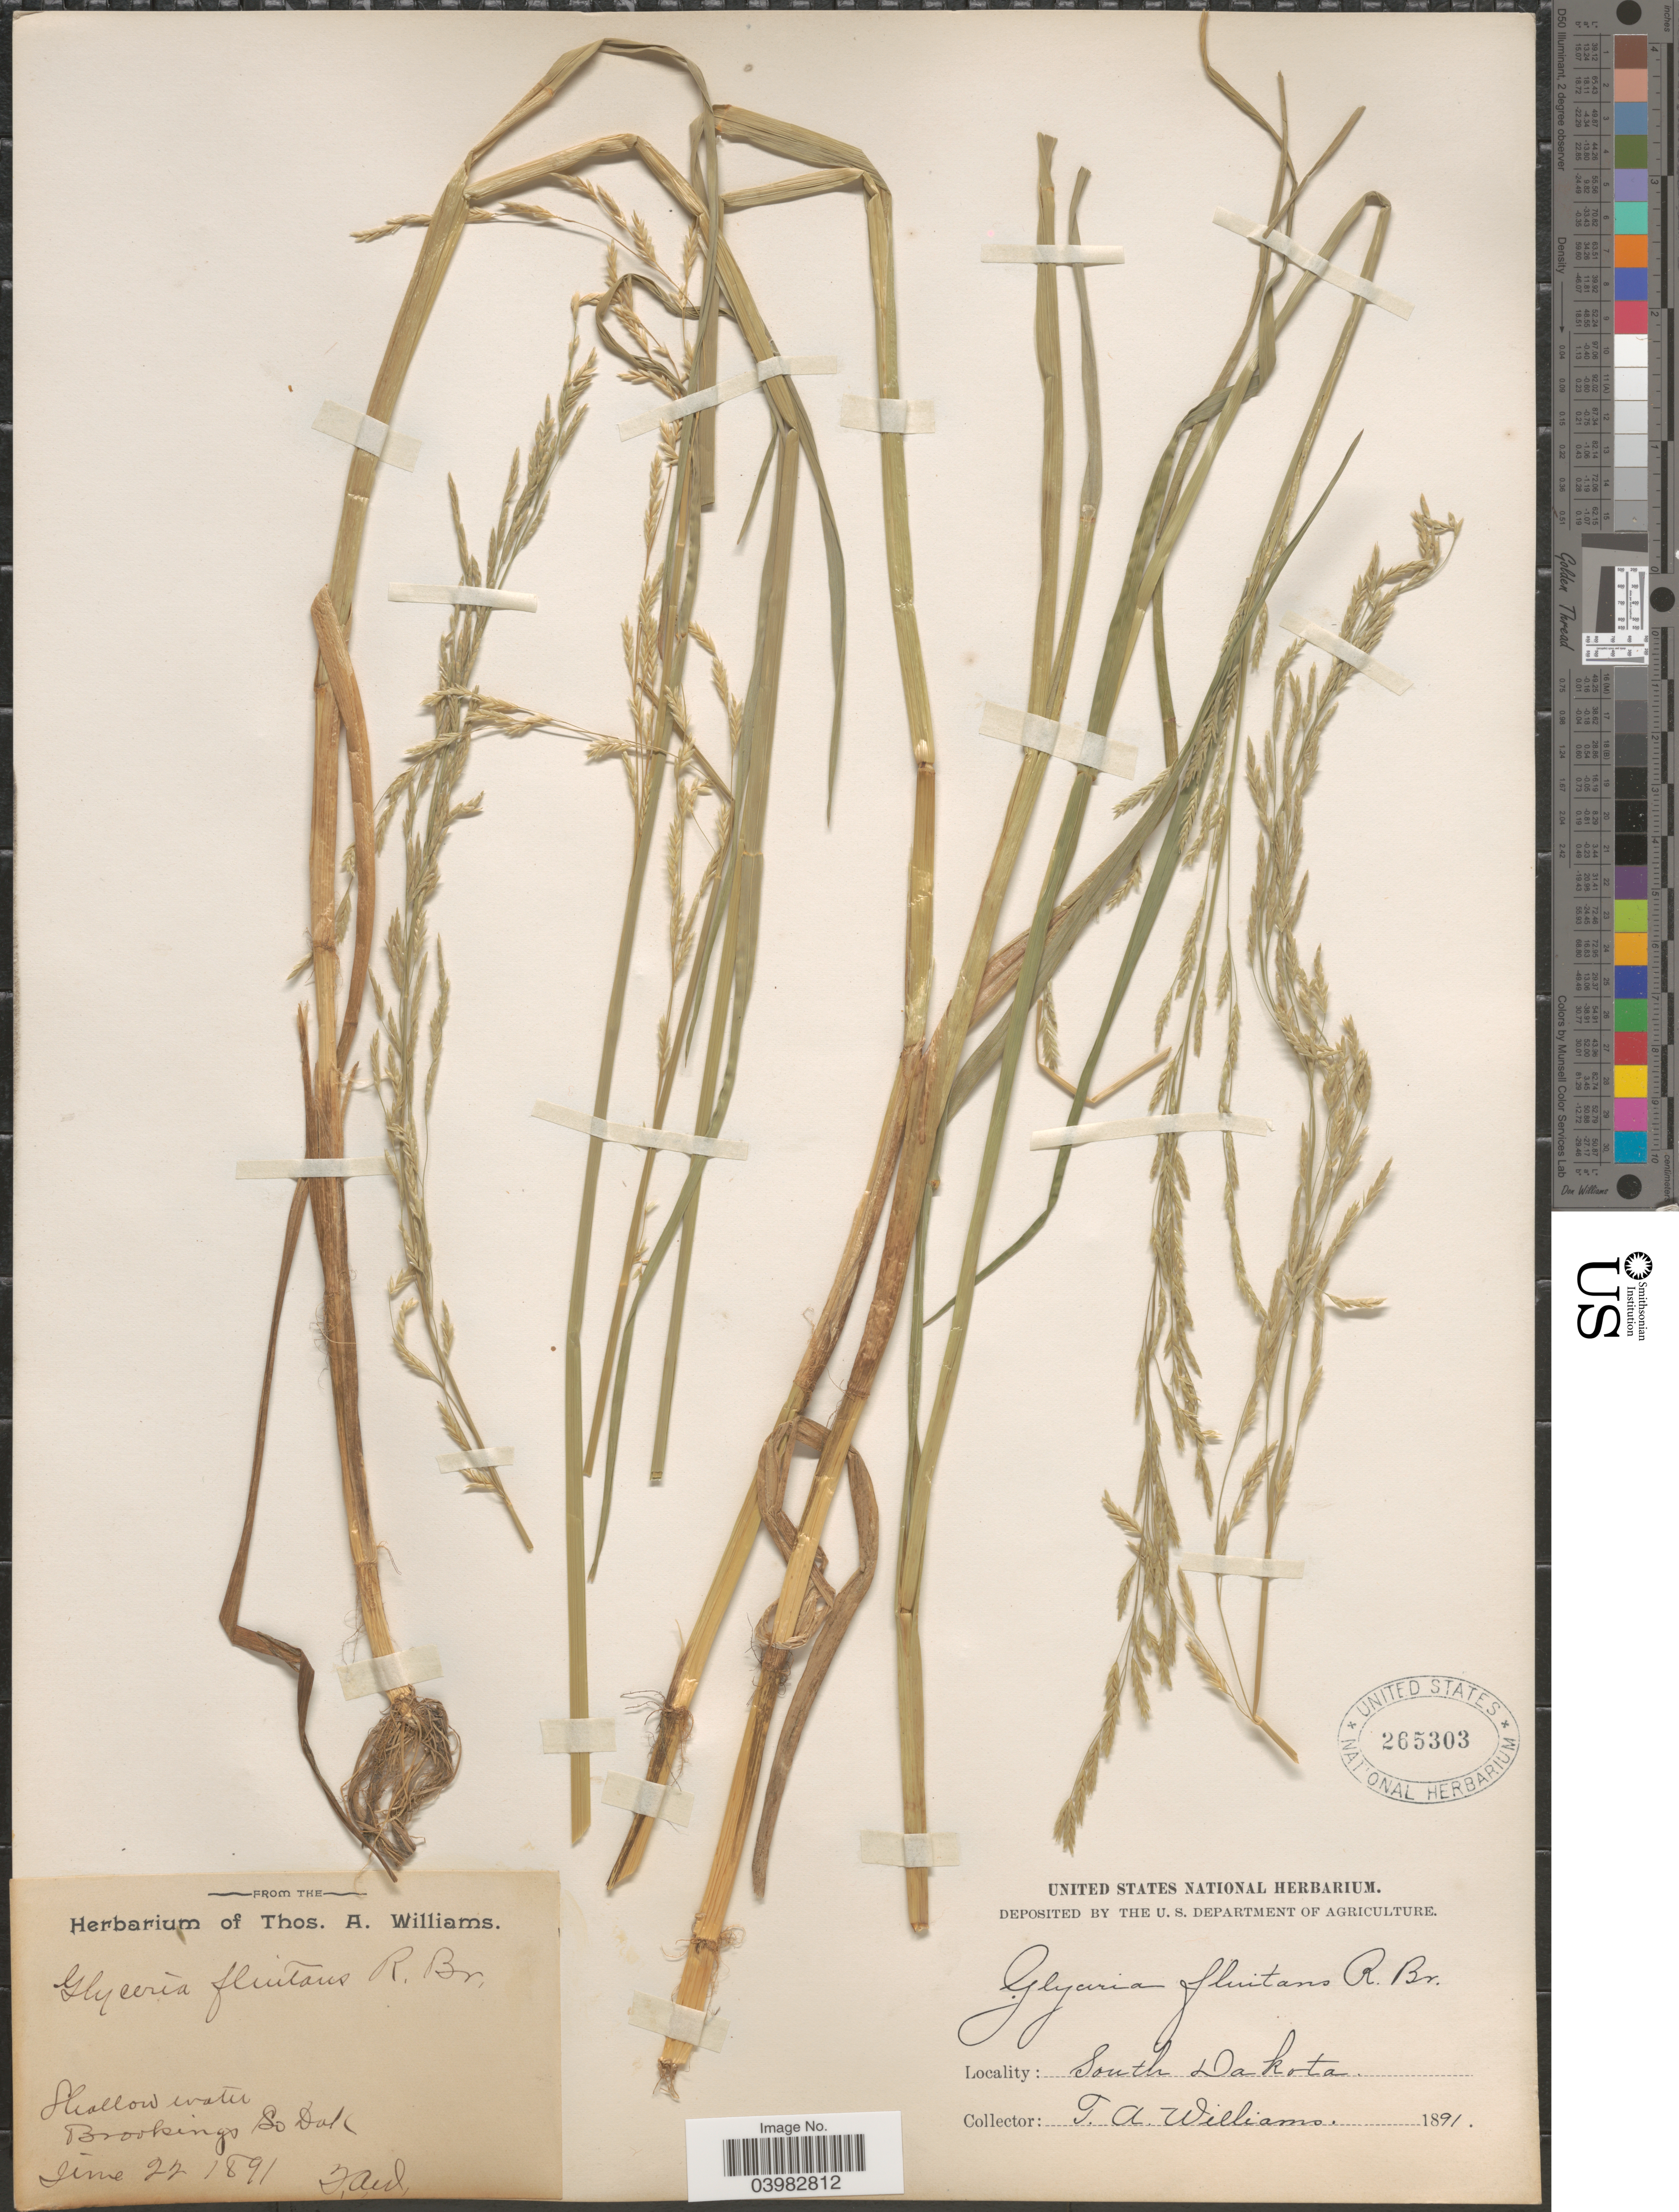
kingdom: Plantae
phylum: Tracheophyta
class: Liliopsida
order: Poales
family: Poaceae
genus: Glyceria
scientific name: Glyceria borealis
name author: (Nash) Batchelder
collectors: T. A. Williams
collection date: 1891-06-22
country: United States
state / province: South Dakota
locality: Brookings.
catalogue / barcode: US 265303